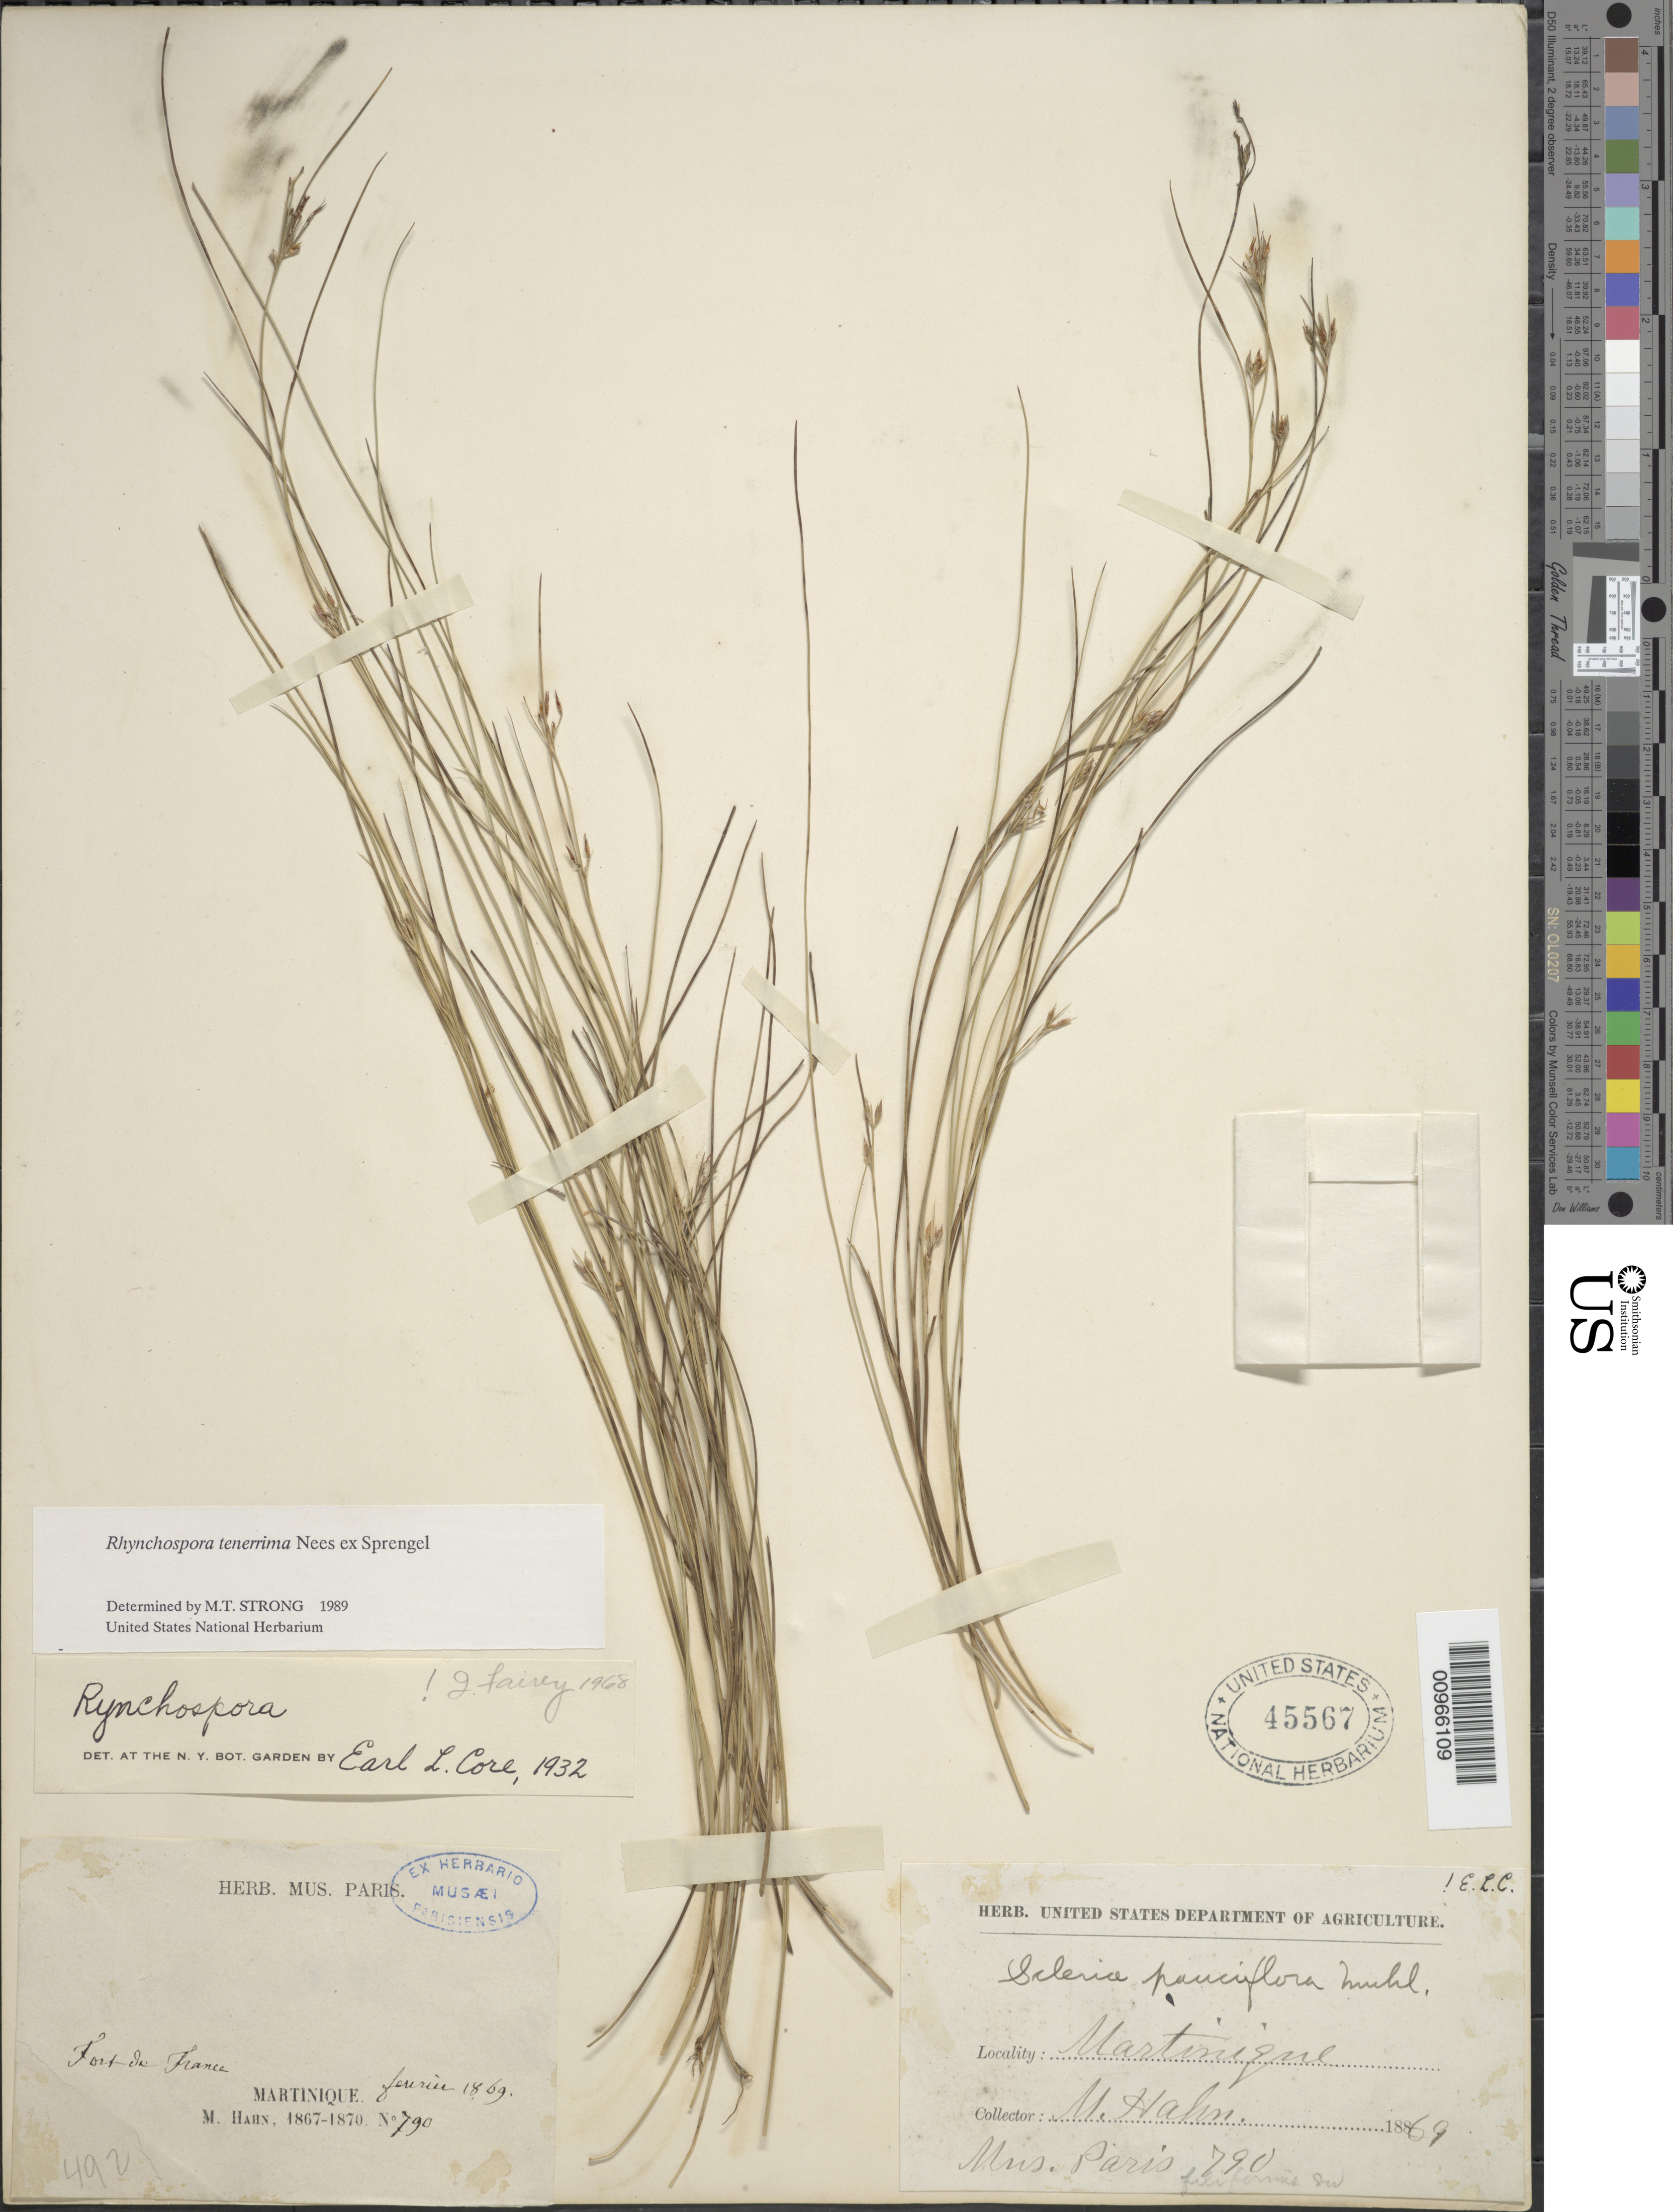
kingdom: Plantae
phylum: Tracheophyta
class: Liliopsida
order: Poales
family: Cyperaceae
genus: Rhynchospora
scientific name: Rhynchospora tenerrima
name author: Nees ex Spreng.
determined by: Strong, M. T., (US), Smithsonian Institution - National Museum of Natural History (UNITED STATES)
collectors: M. Hahn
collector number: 790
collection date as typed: Feb 1869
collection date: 1869-02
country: Martinique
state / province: Fort-de-France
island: Martinique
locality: Fort de France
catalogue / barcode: US 45567